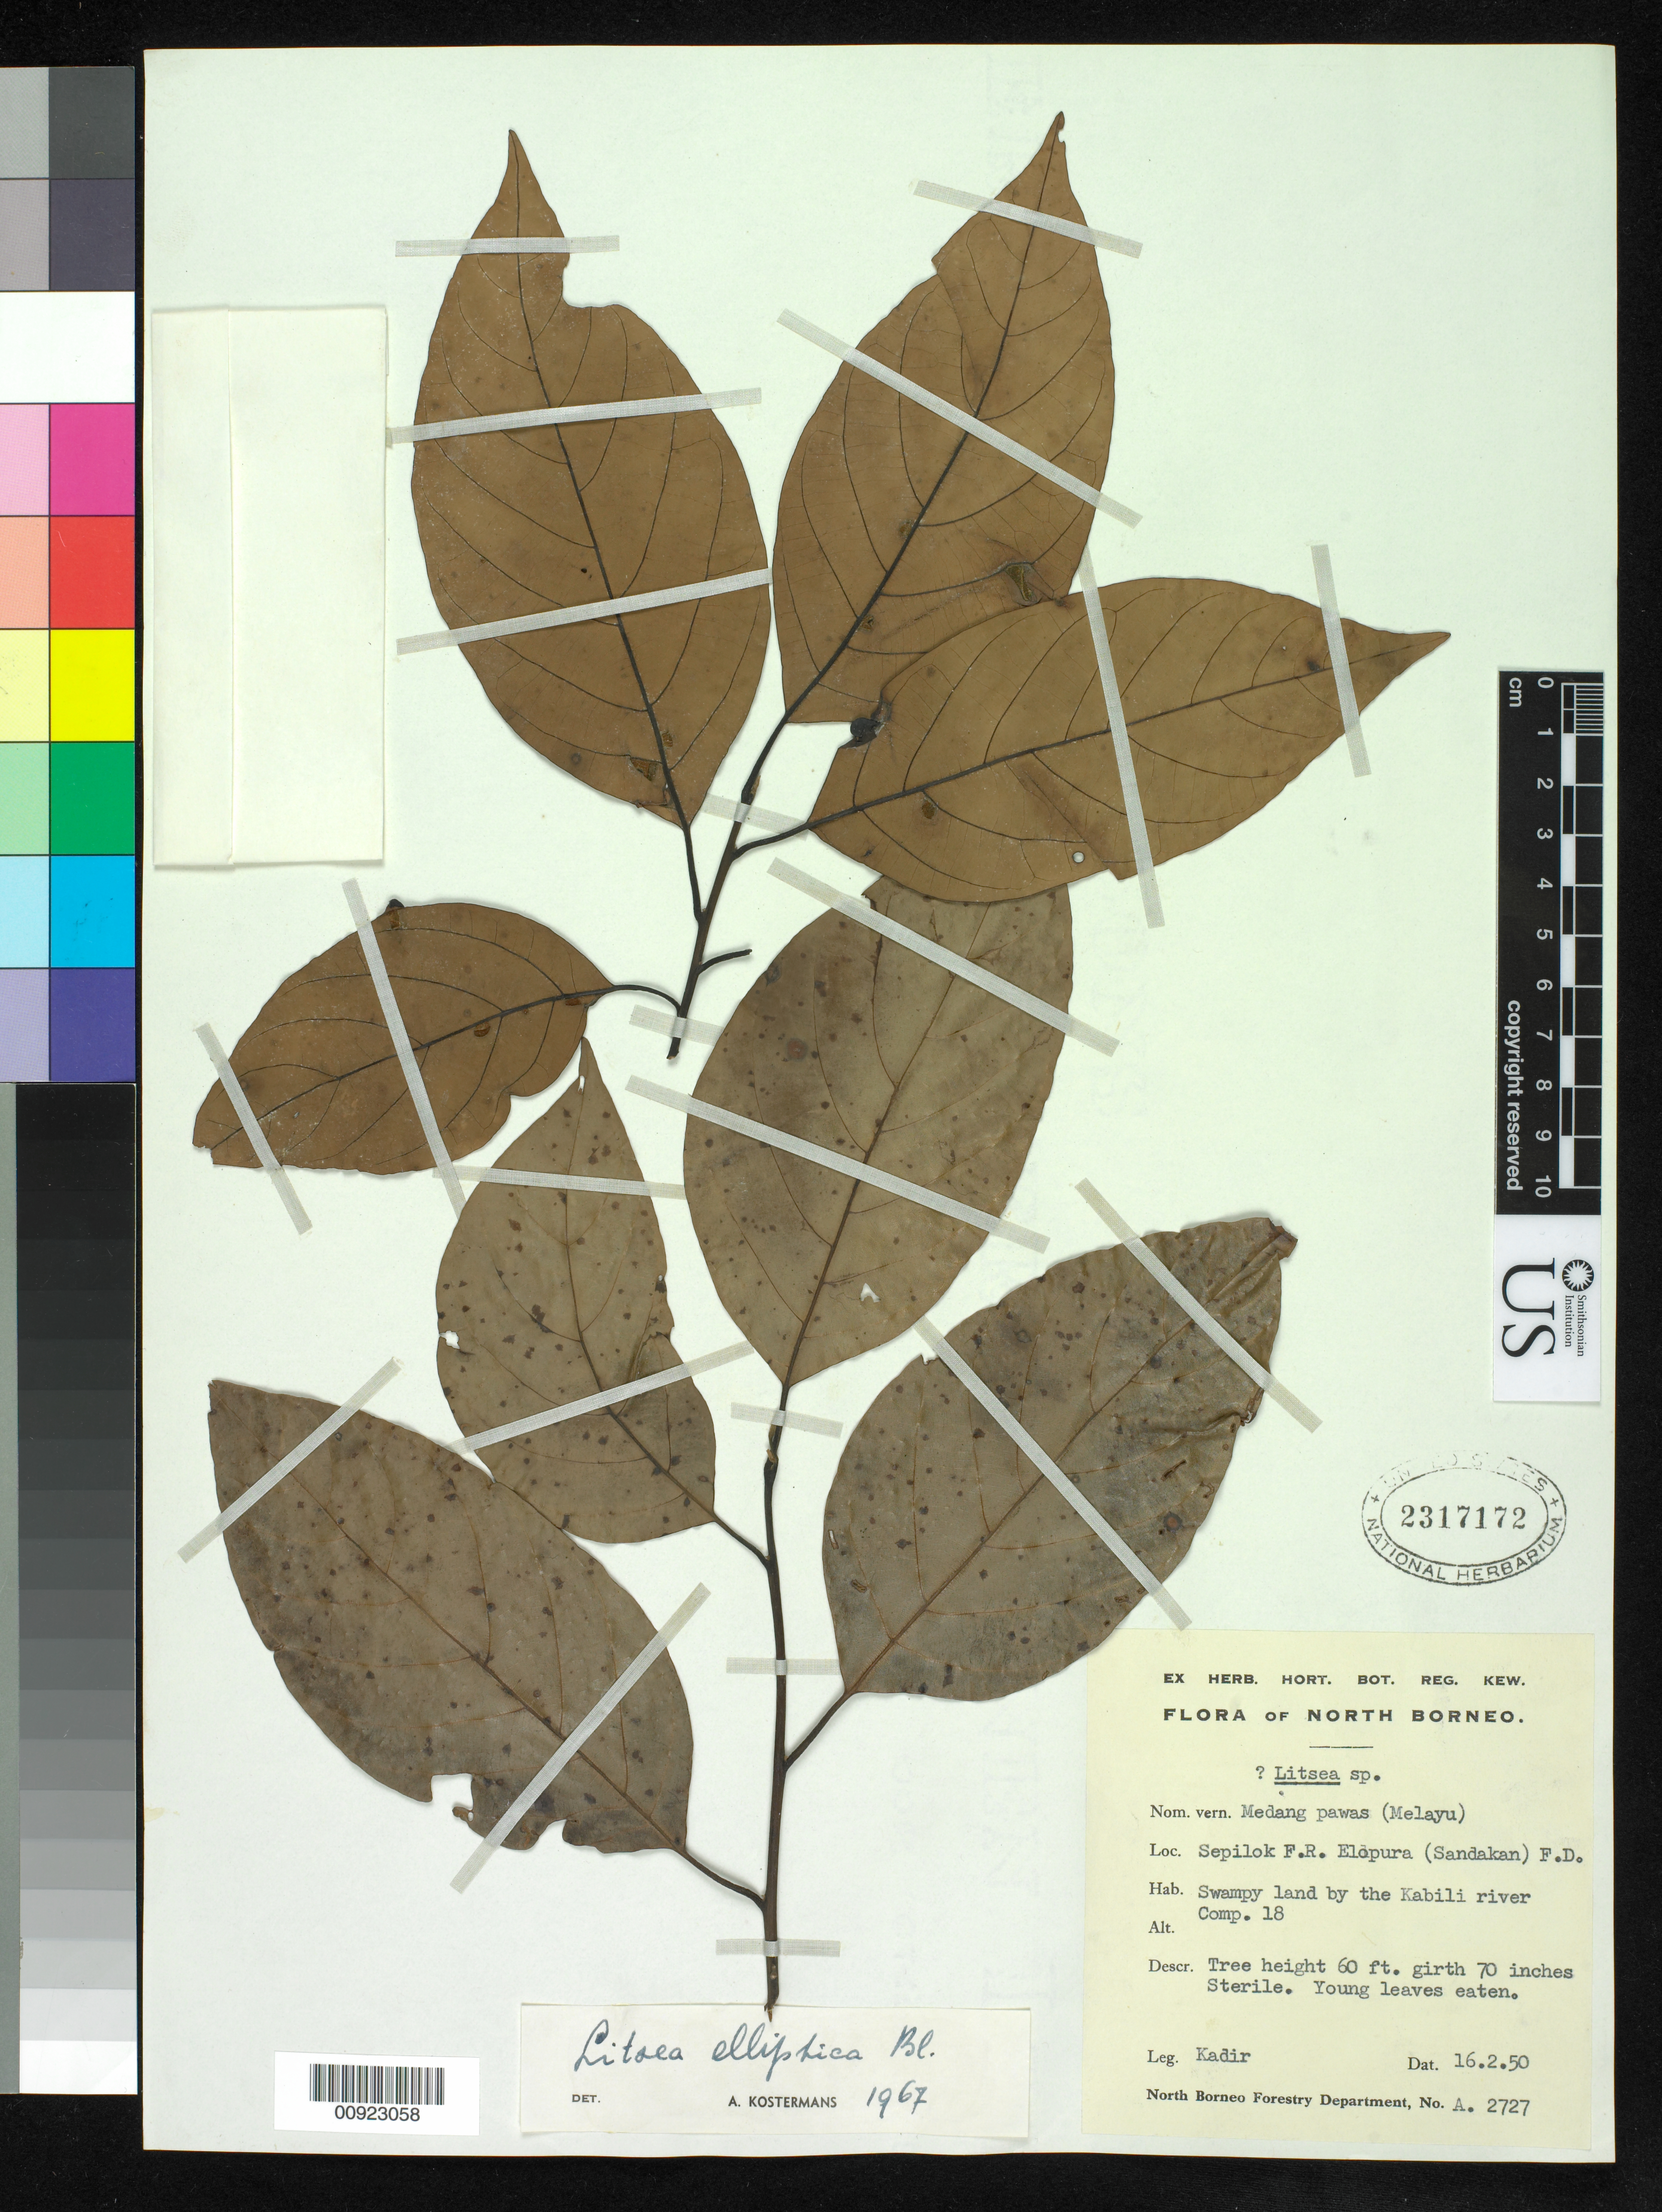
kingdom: Plantae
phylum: Tracheophyta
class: Magnoliopsida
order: Laurales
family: Lauraceae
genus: Litsea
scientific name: Litsea elliptica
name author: Blume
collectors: Kadir Bin Abdul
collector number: A 2727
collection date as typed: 16 Feb 1950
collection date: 1950-02-16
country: Malaysia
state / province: Sabah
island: Borneo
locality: Sipilok F.R. Eldpura (Sandakan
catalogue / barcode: US 2317172